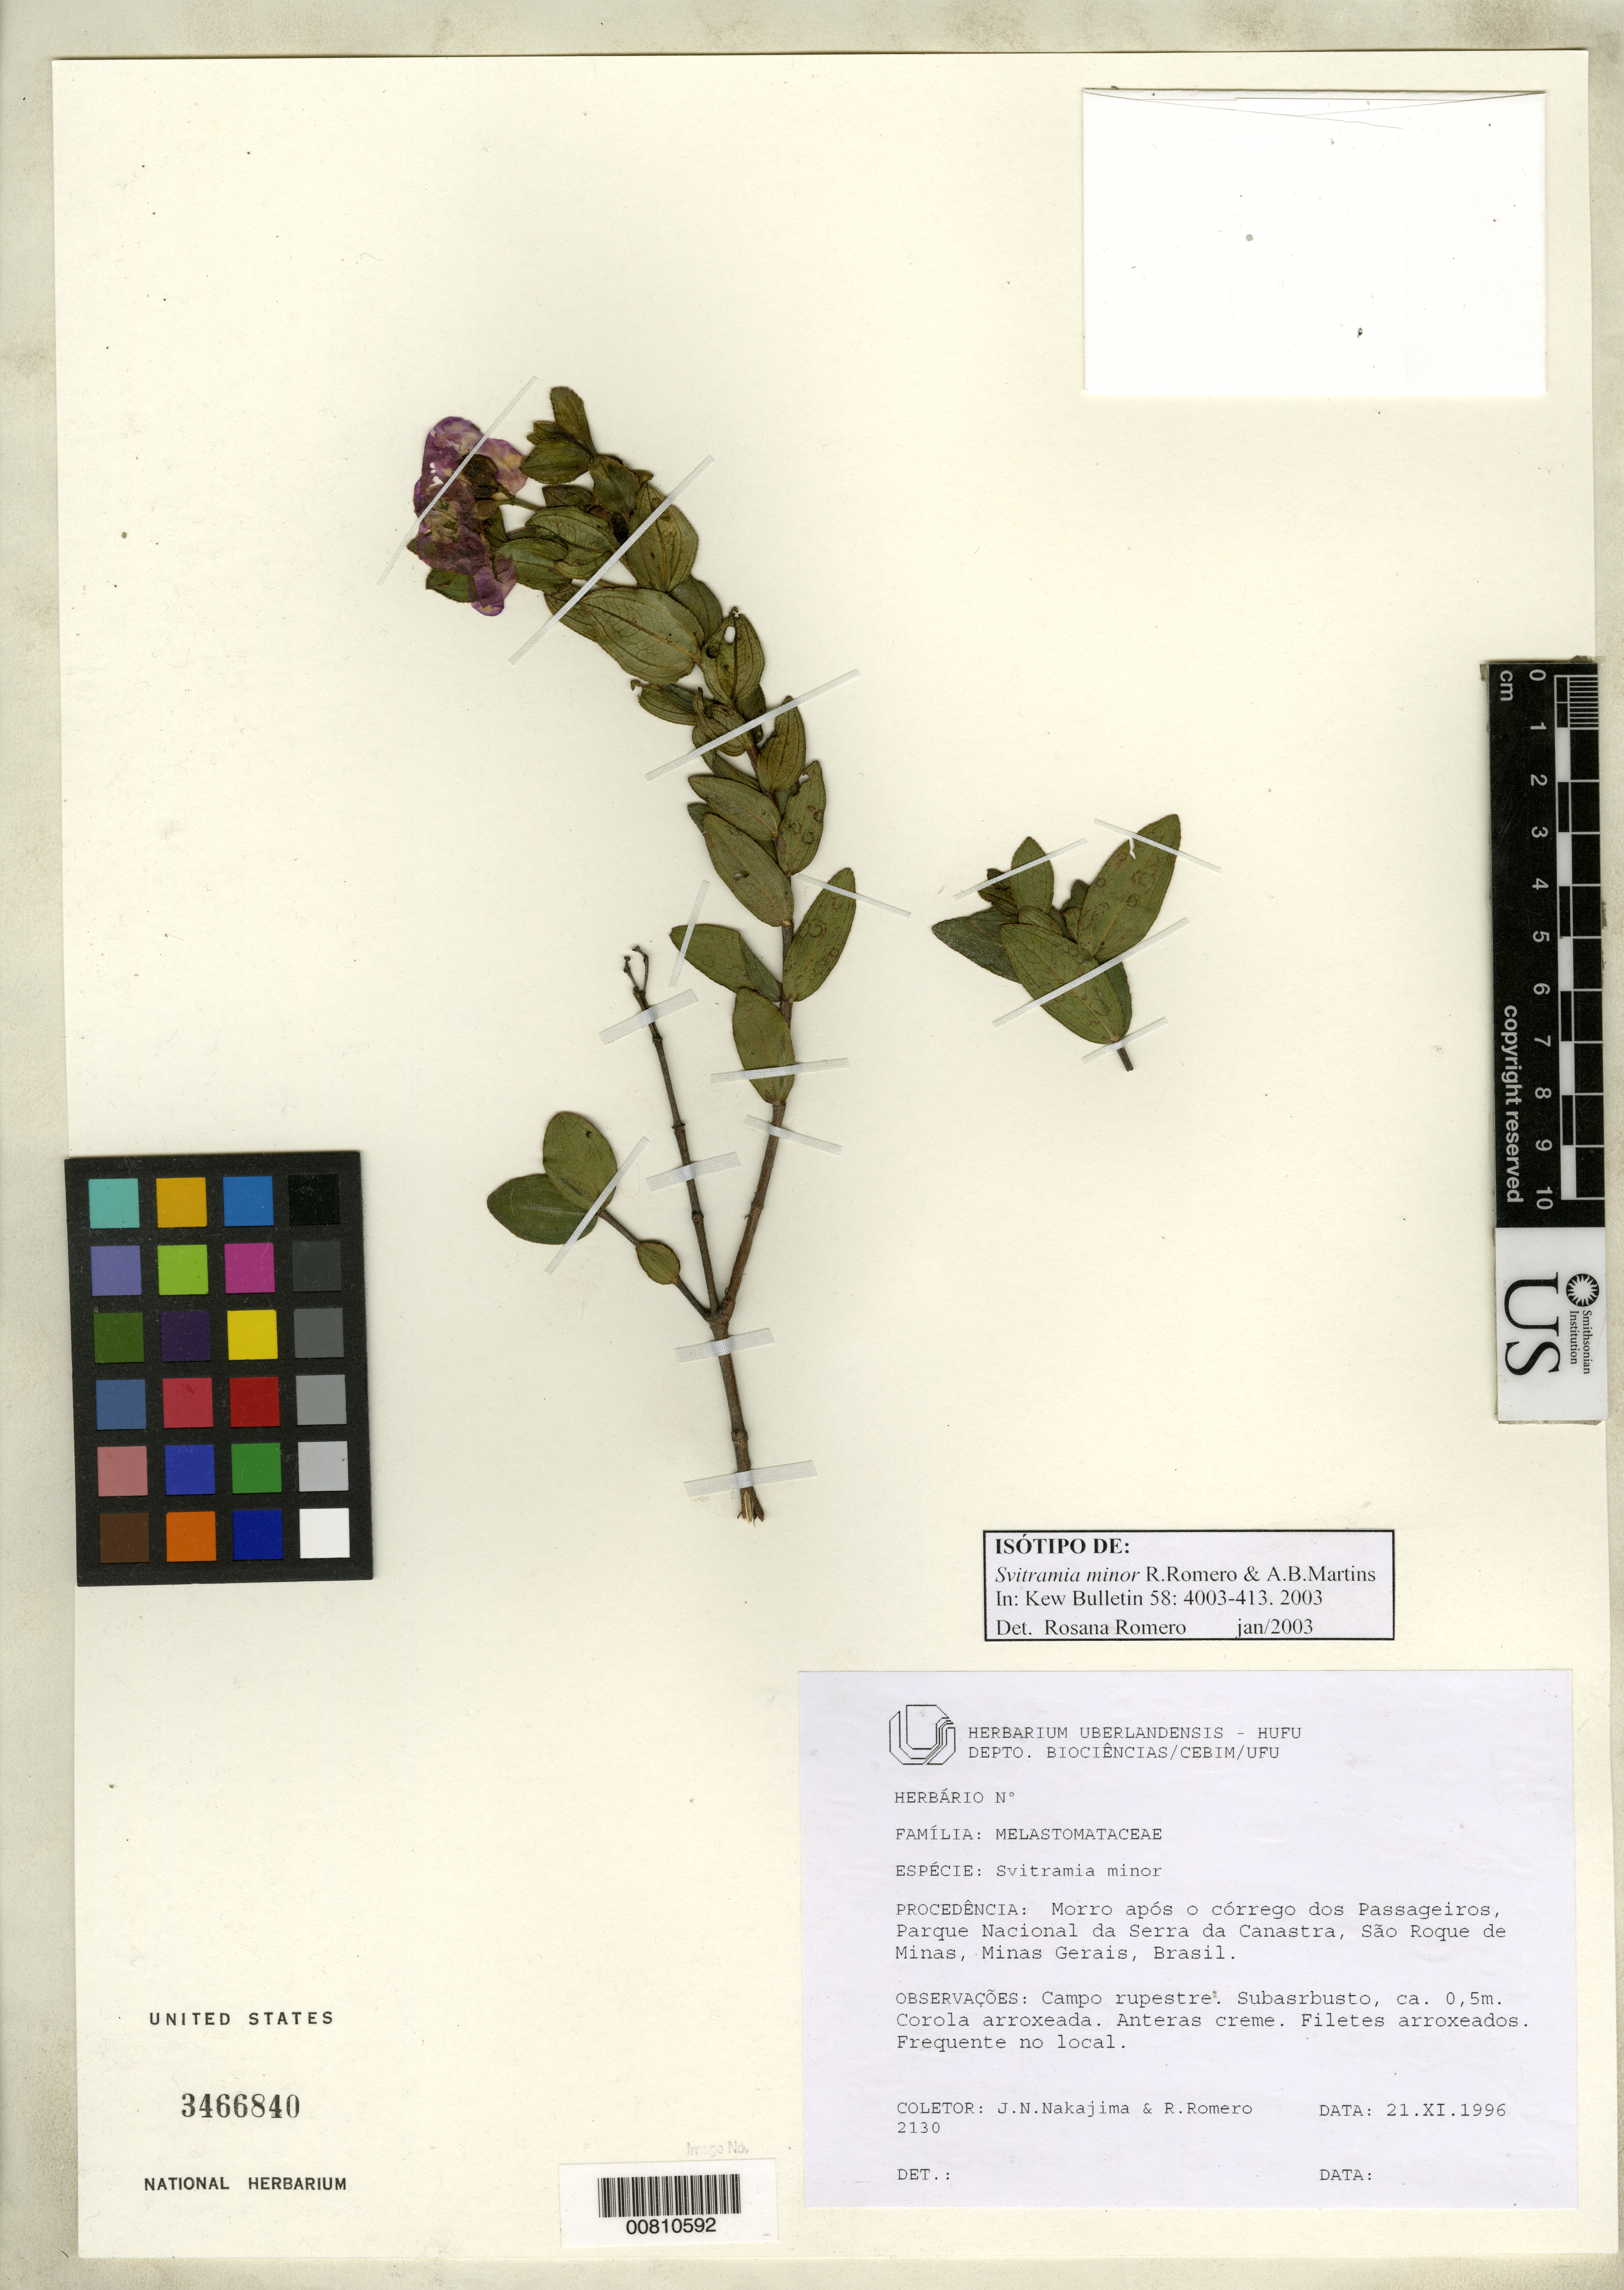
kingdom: Plantae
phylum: Tracheophyta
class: Magnoliopsida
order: Myrtales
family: Melastomataceae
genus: Svitramia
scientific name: Svitramia minor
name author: R. Romero & A.B. Martins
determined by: Romero, R.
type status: Isotype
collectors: J. N. Nakajima & R. Romero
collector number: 2130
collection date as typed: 21 Nov 1996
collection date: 1996-11-21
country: Brazil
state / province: Minas Gerais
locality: Morro após o córrego dos Passageiros, Parque Nacional da Serra da Canastra, São Roque de Minas, Minas Gerais, Brasil.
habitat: Campo rupestre.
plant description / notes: Holotype at HUFU.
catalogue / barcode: US 3466840